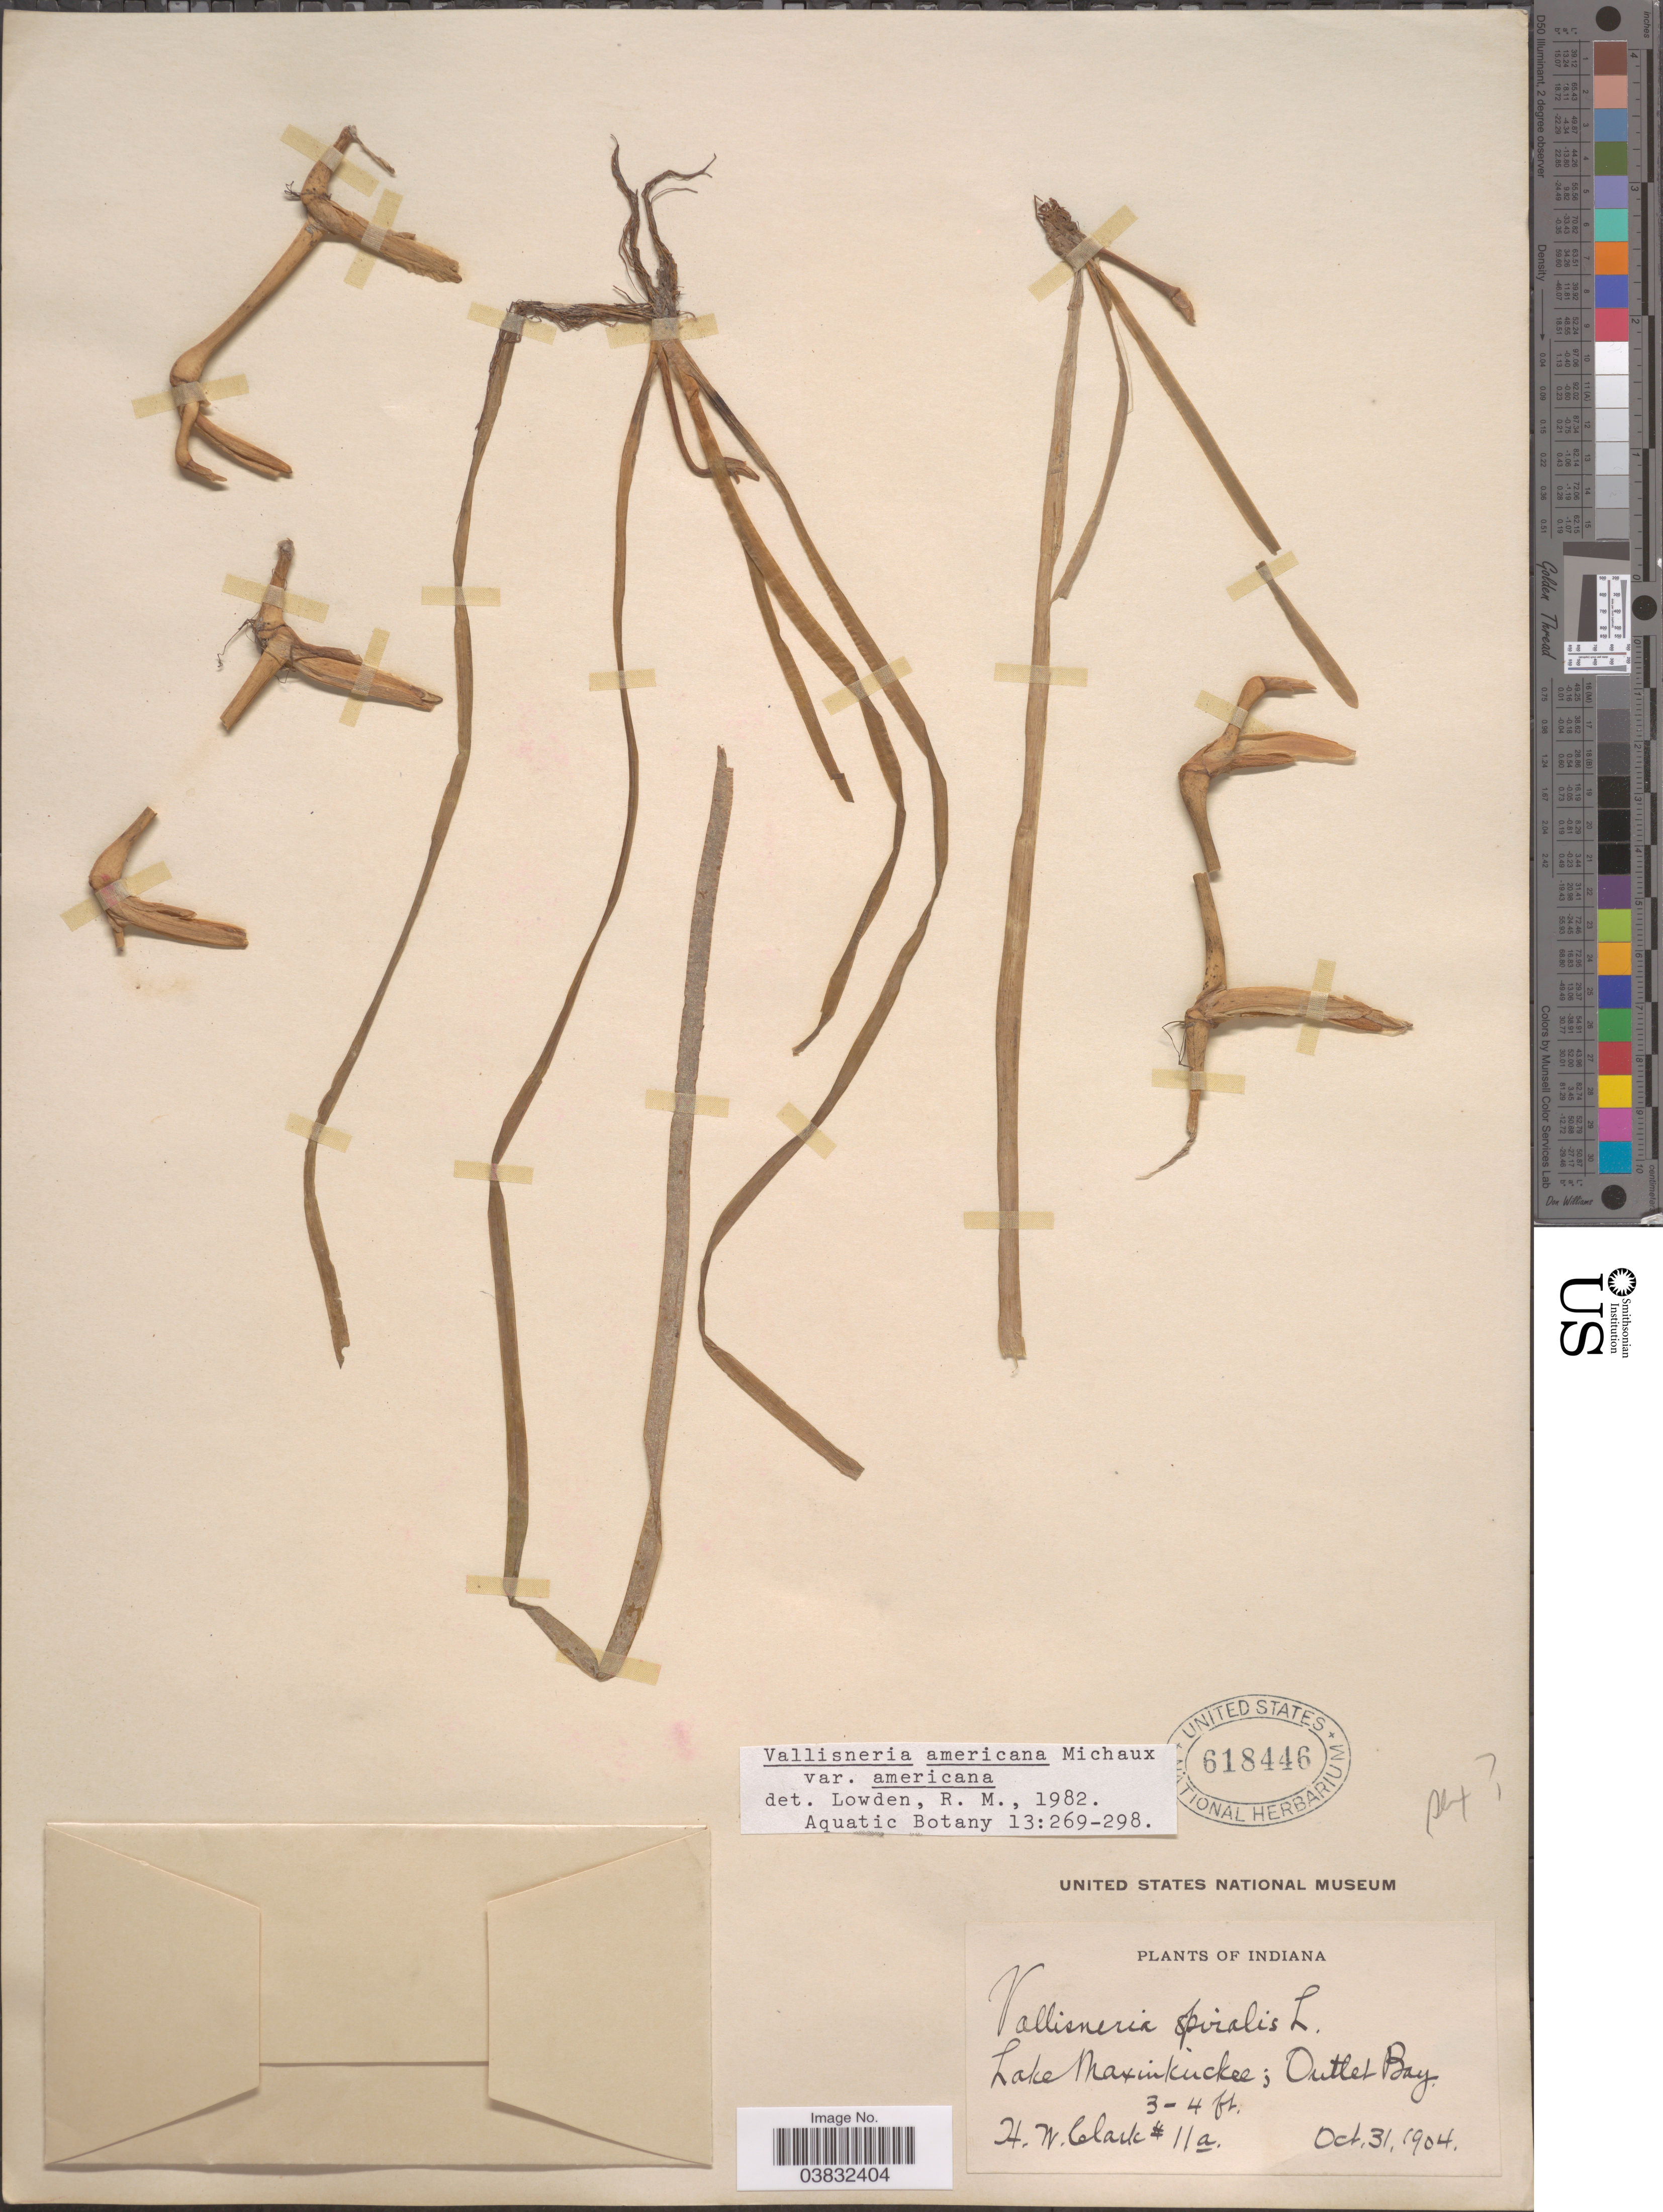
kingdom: Plantae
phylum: Tracheophyta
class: Liliopsida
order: Alismatales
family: Hydrocharitaceae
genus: Vallisneria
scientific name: Vallisneria americana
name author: Michx.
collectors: H. W. Clark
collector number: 11a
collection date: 1904-10-31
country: United States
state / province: Indiana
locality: Lake Maxinkuckee; Outlet Bay.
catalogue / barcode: US 618446